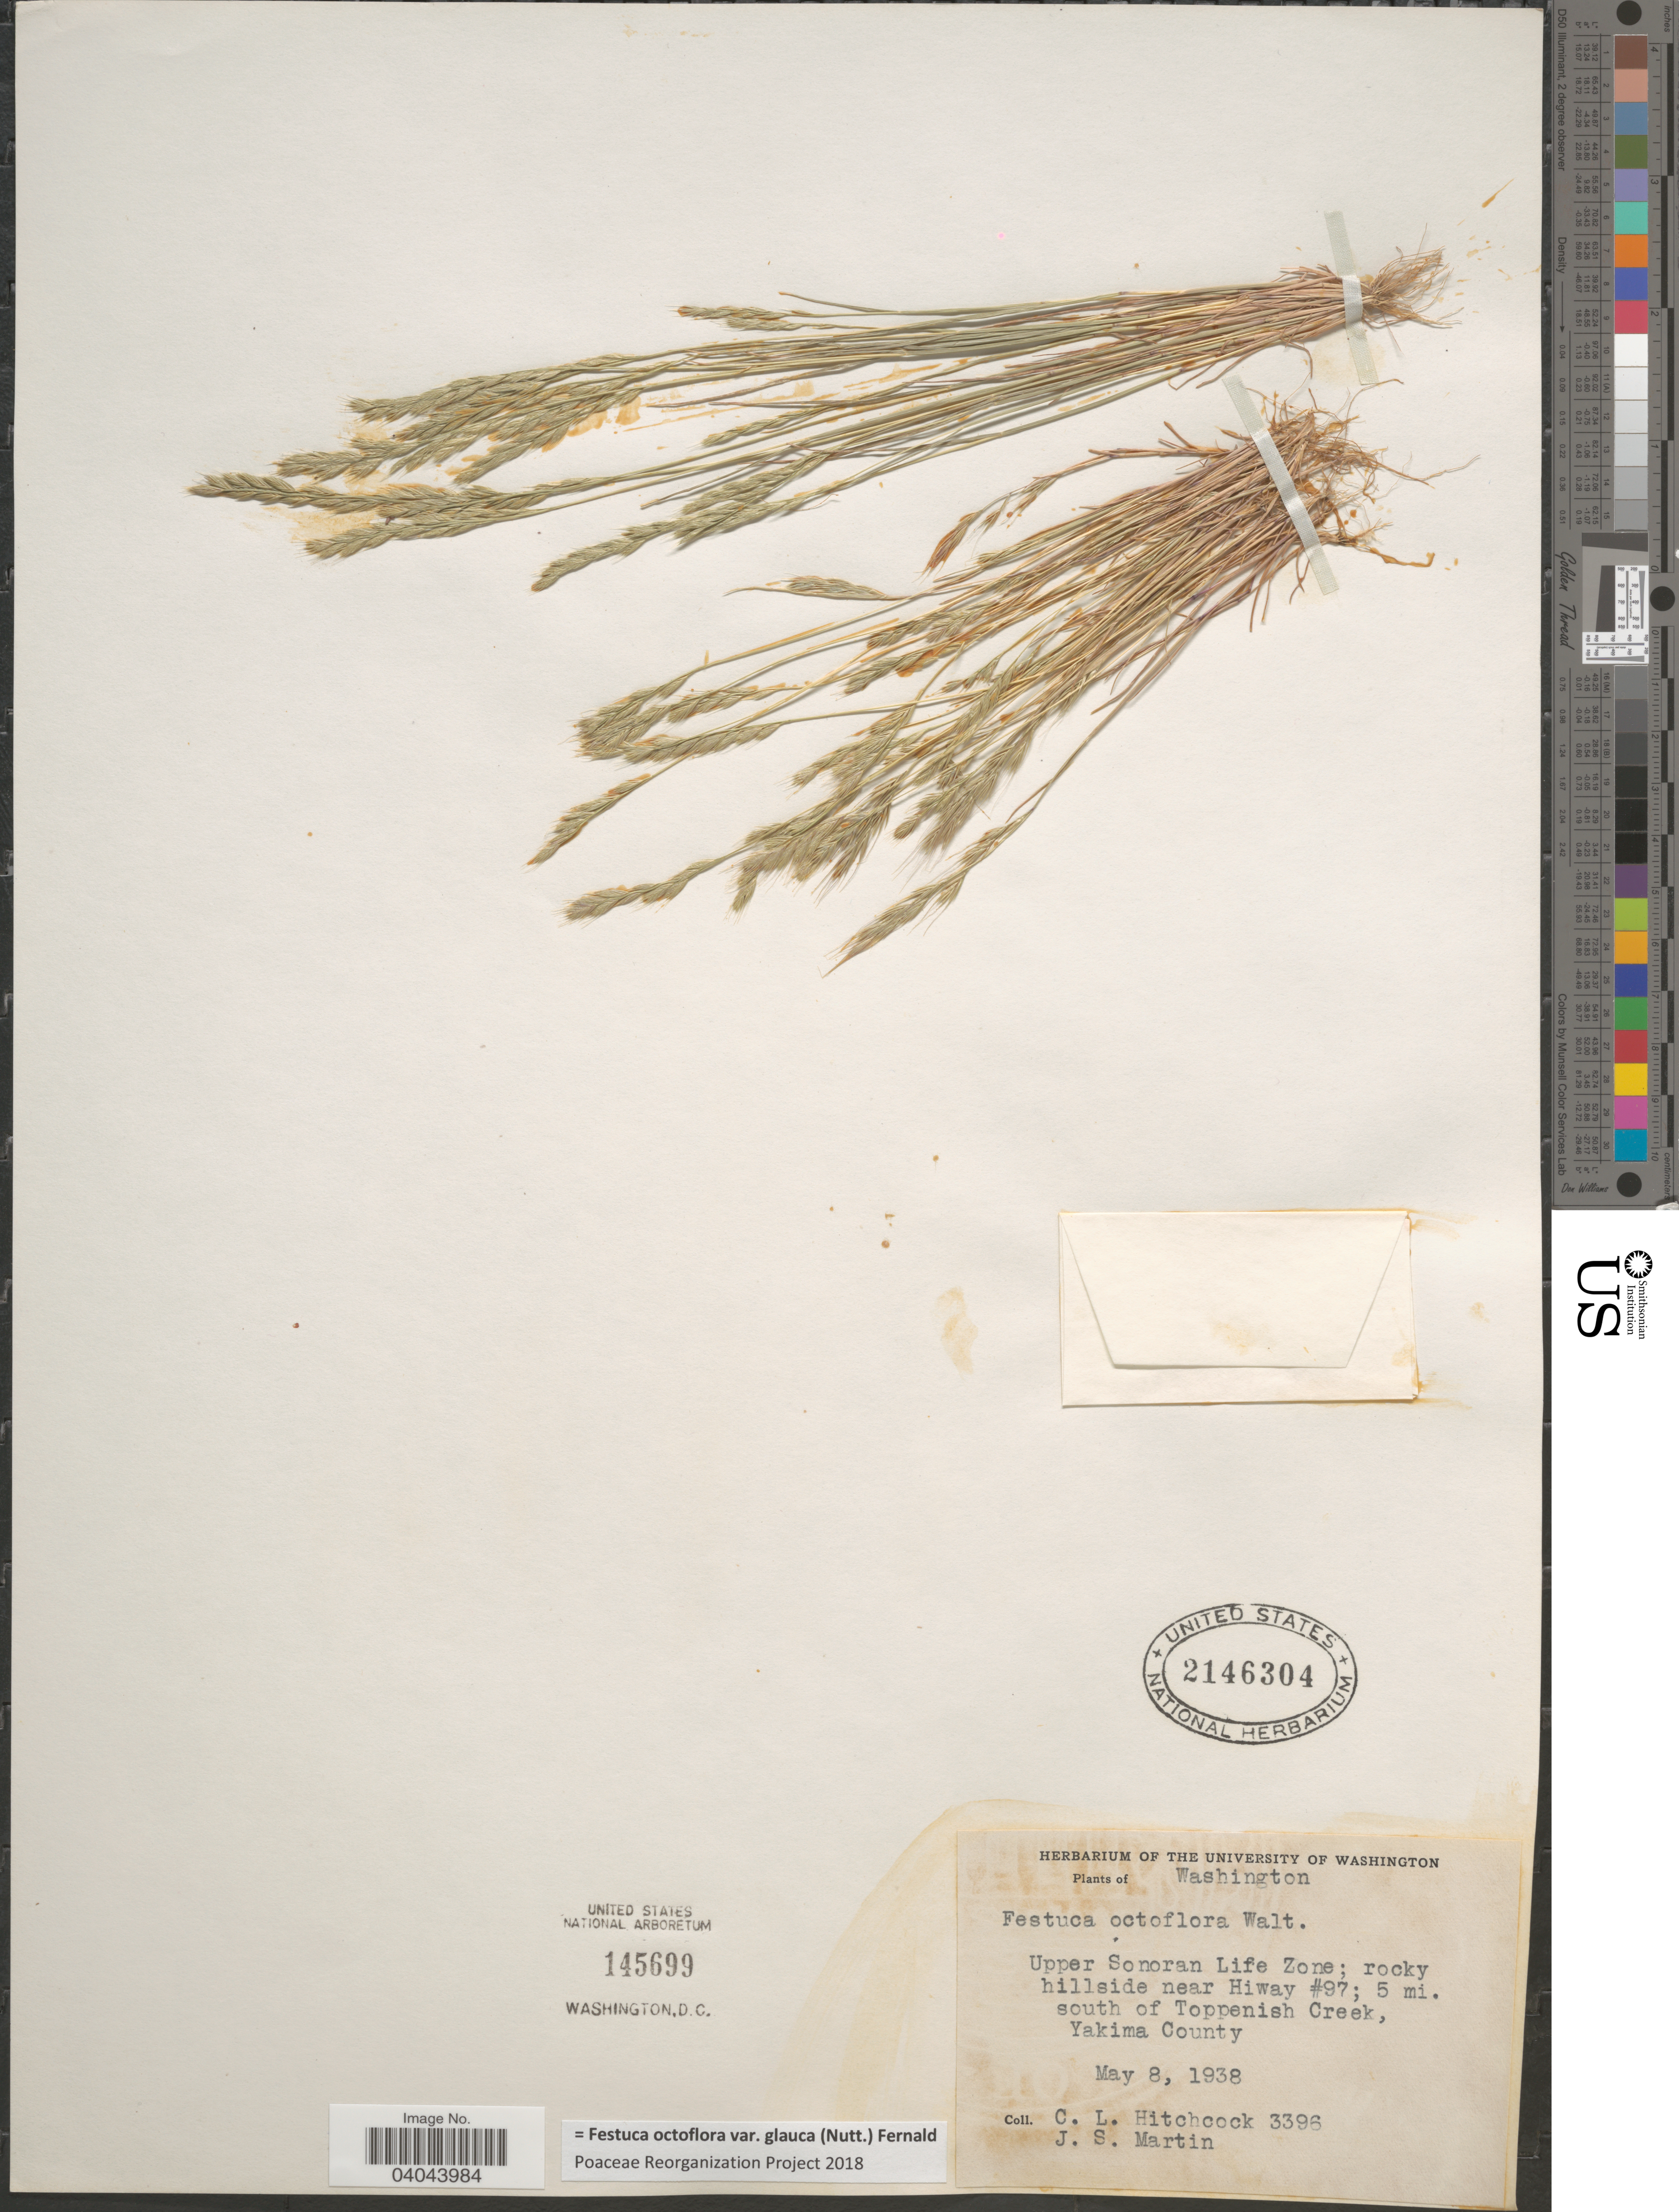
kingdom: Plantae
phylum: Tracheophyta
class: Liliopsida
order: Poales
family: Poaceae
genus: Festuca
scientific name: Festuca octoflora var. glauca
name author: (Nutt.) Fernald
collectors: C. L. Hitchcock & J. S. Martin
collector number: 3396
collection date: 1938-05-08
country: United States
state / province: Washington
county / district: Yakima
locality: Upper Sonoran Life Zone; rocky hillside near Hiway #97; 5 mi south of Toppenish Creek, Yakima County.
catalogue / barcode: US 2146304